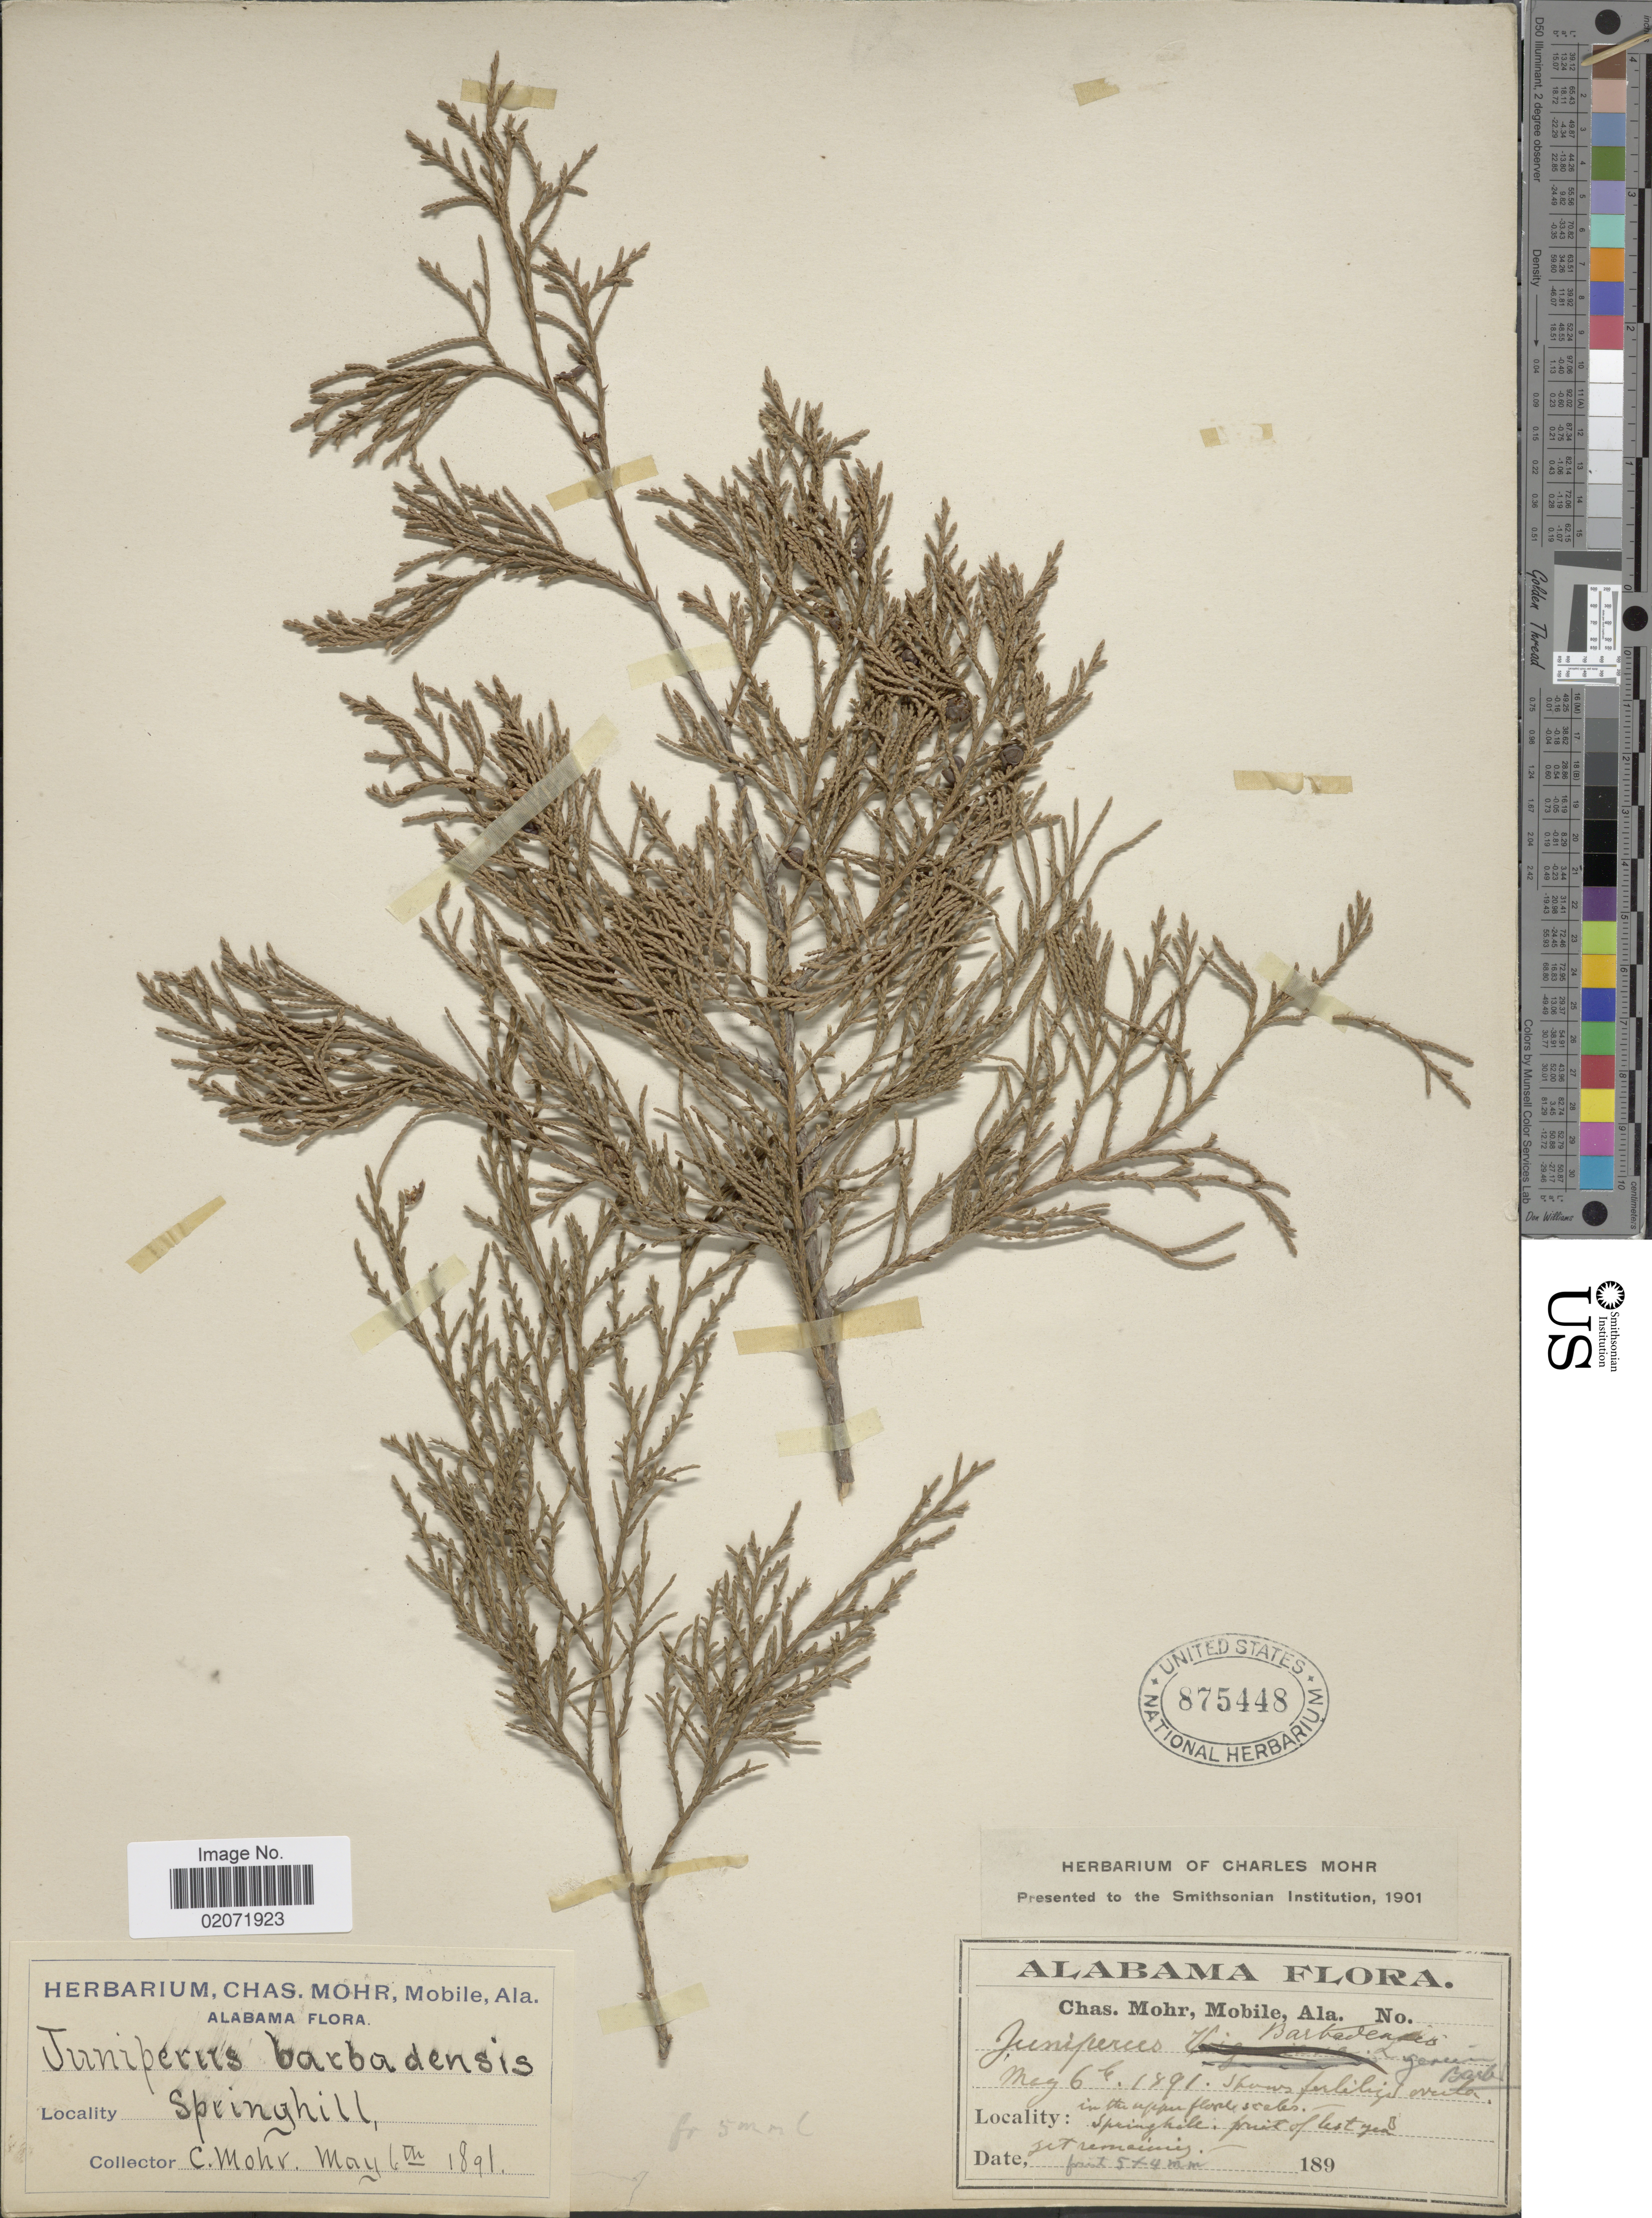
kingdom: Plantae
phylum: Tracheophyta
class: Pinopsida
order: Pinales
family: Cupressaceae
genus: Juniperus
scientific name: Juniperus silicicola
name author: (Small) L.H. Bailey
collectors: C. T. Mohr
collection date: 1891-05-06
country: United States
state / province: Alabama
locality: Springhill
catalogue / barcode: US 875448